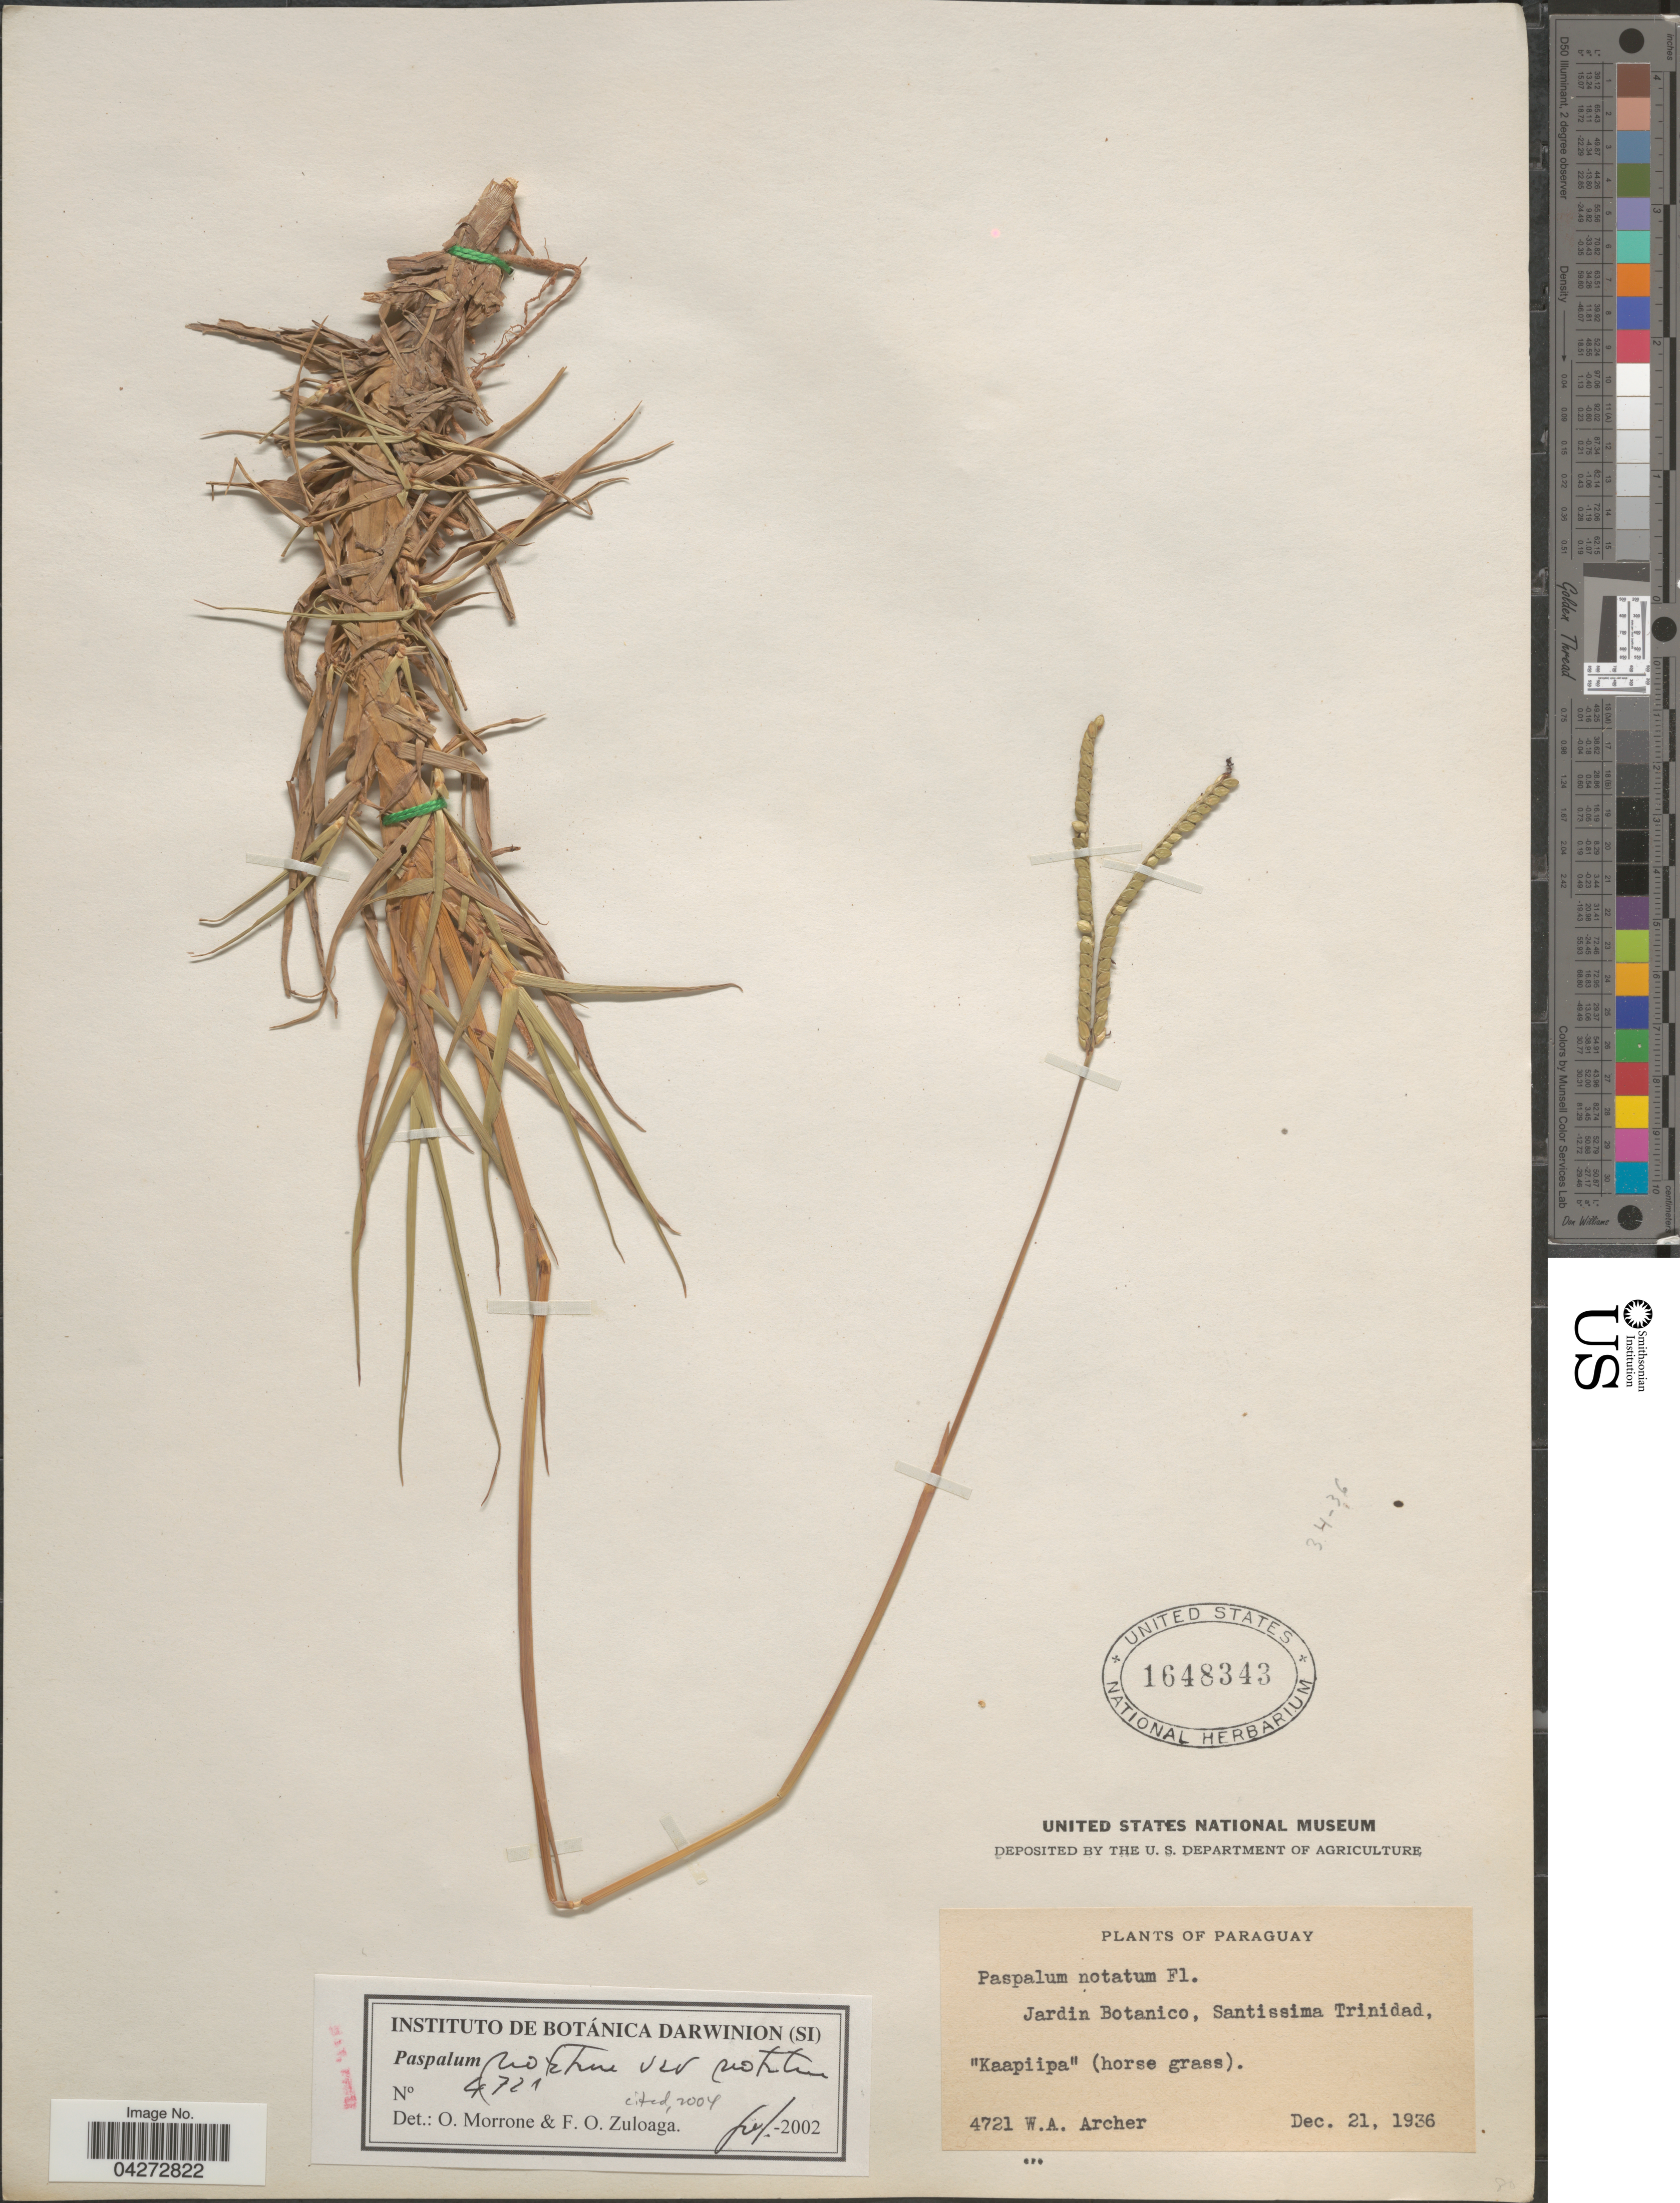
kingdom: Plantae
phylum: Tracheophyta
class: Liliopsida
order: Poales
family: Poaceae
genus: Paspalum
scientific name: Paspalum notatum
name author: Flüggé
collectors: W. Archer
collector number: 4721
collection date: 1936-12-21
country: Paraguay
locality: Jardin Botanico, Santissima Trinidad.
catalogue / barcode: US 1648343